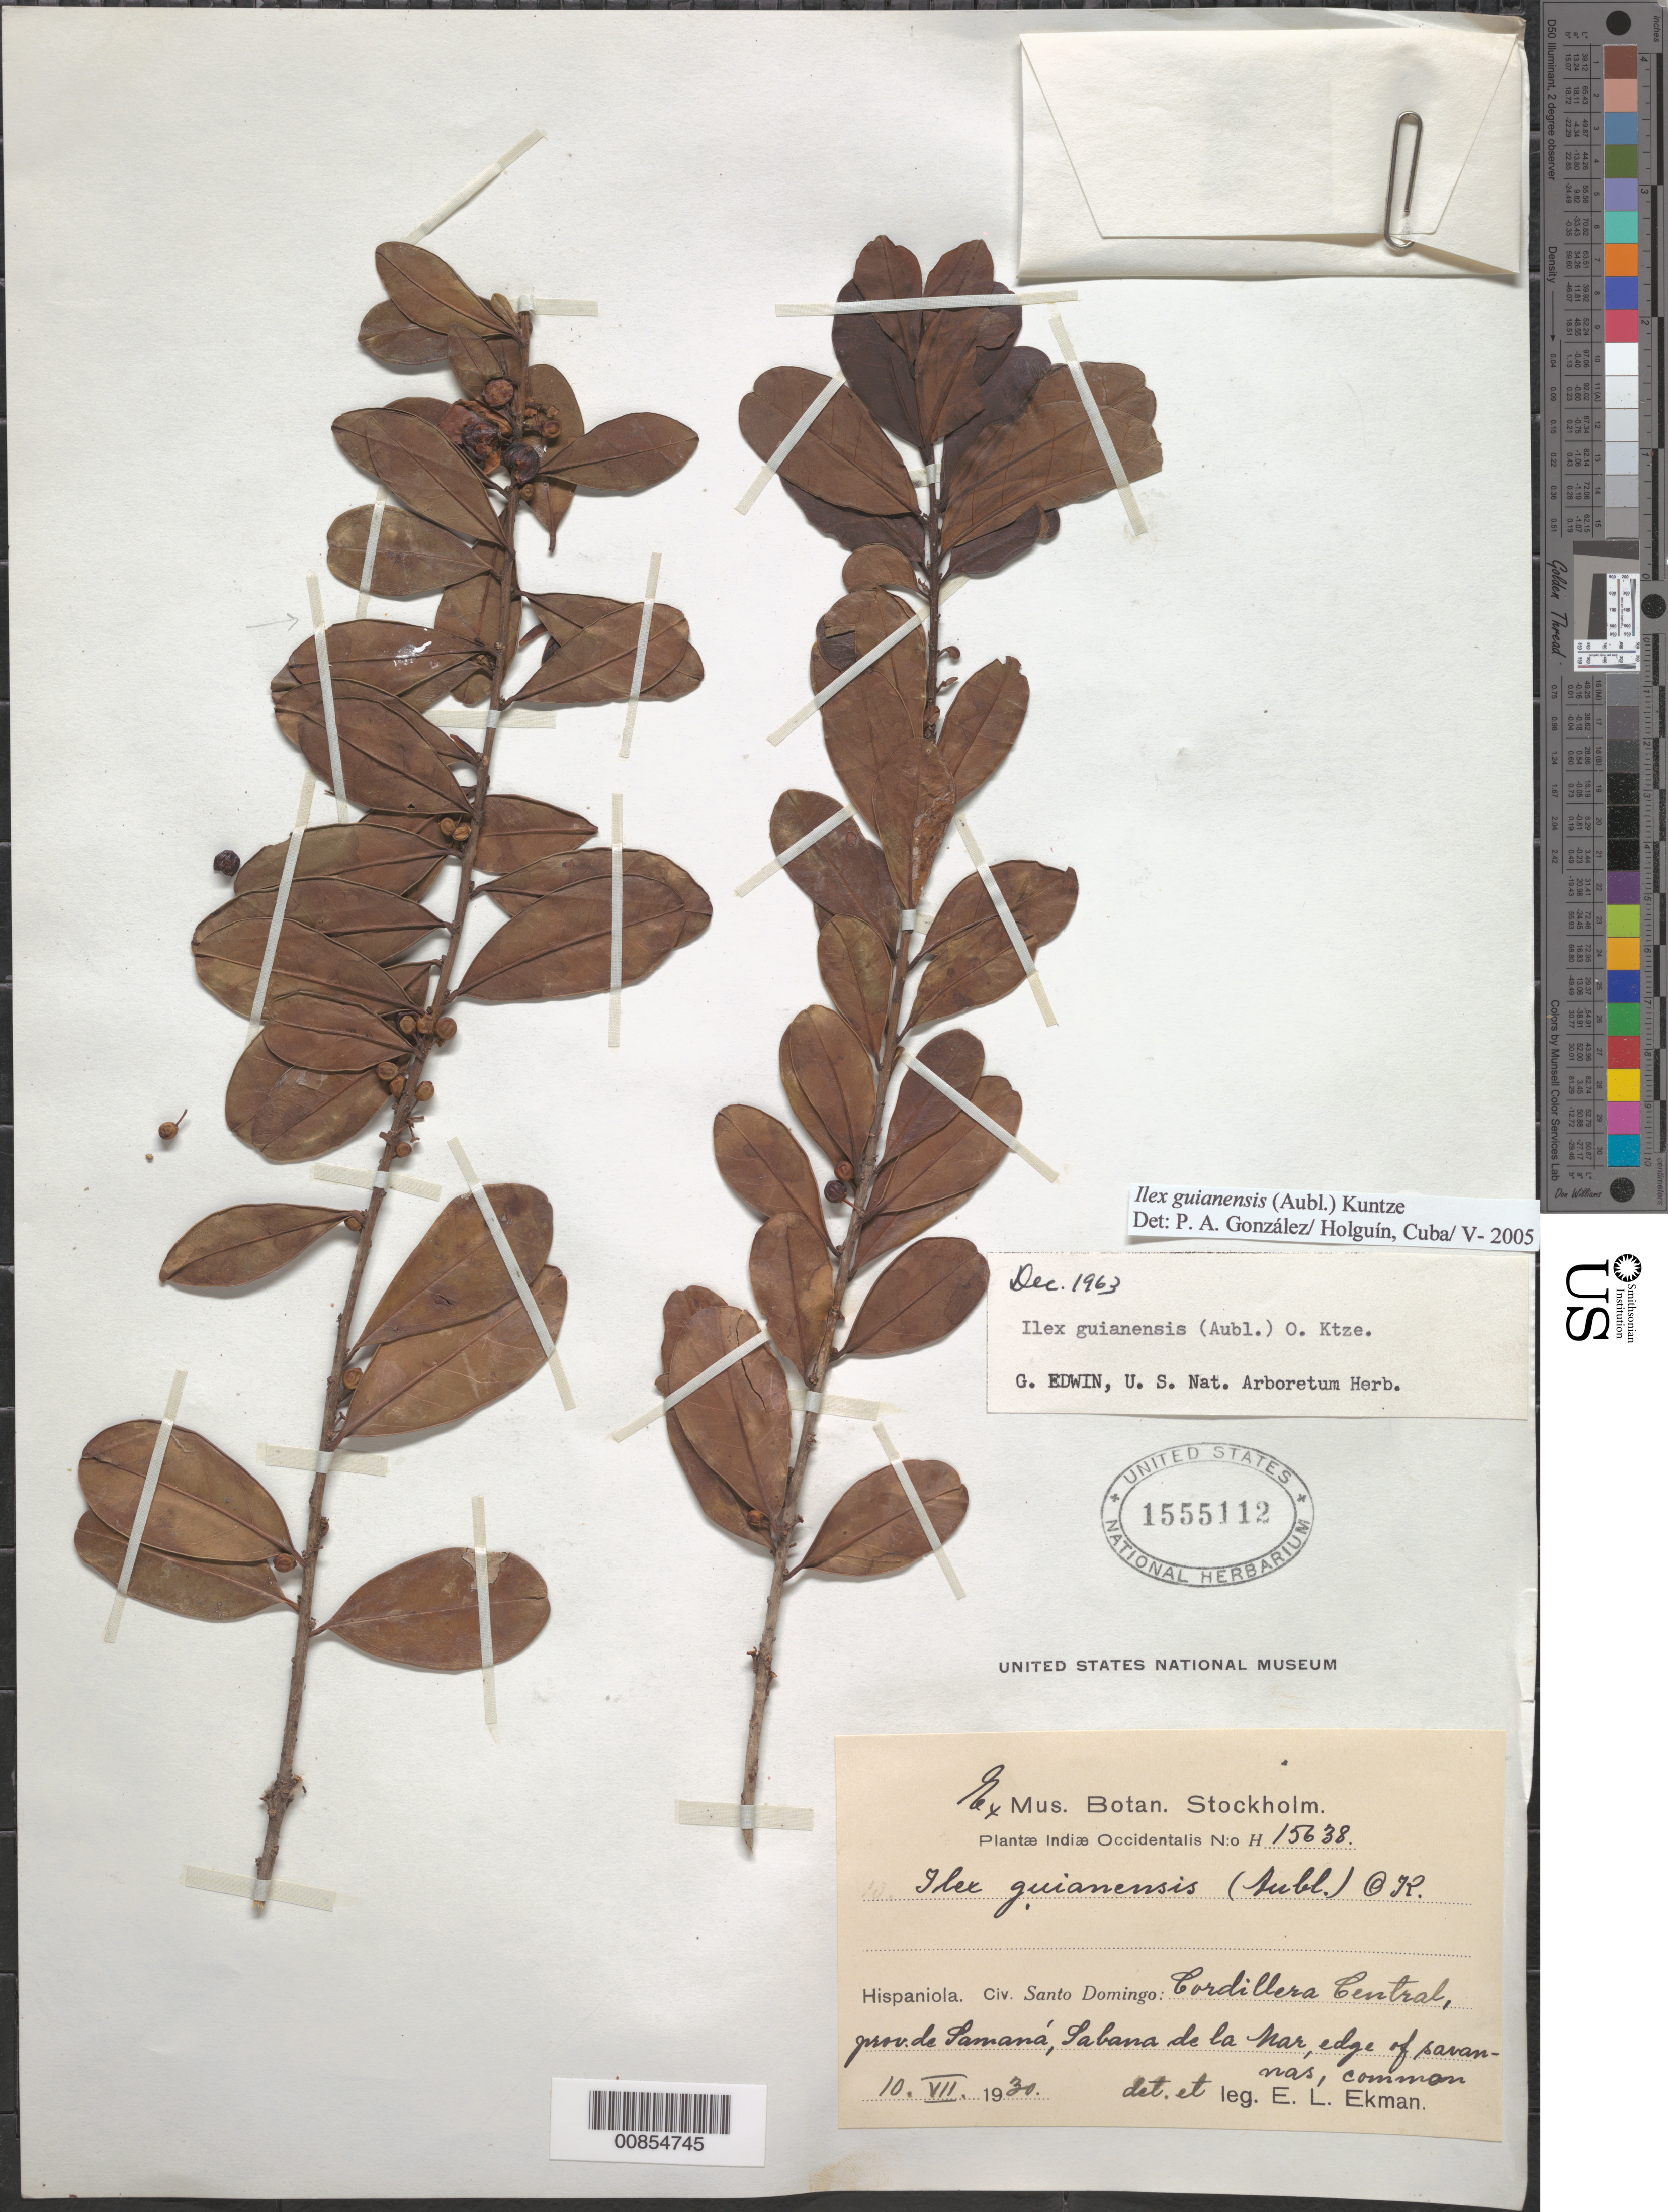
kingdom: Plantae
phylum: Tracheophyta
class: Magnoliopsida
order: Aquifoliales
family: Aquifoliaceae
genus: Ilex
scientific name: Ilex guianensis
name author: (Aubl.) Kuntze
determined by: González, P. A.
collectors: E. L. Ekman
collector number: H 15638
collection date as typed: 10 Jul 1930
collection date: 1930-07-10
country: Dominican Republic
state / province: Samana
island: Hispaniola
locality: Cordillera Central, Sabana de la Mar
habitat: Edge of savanas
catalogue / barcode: US 1555112